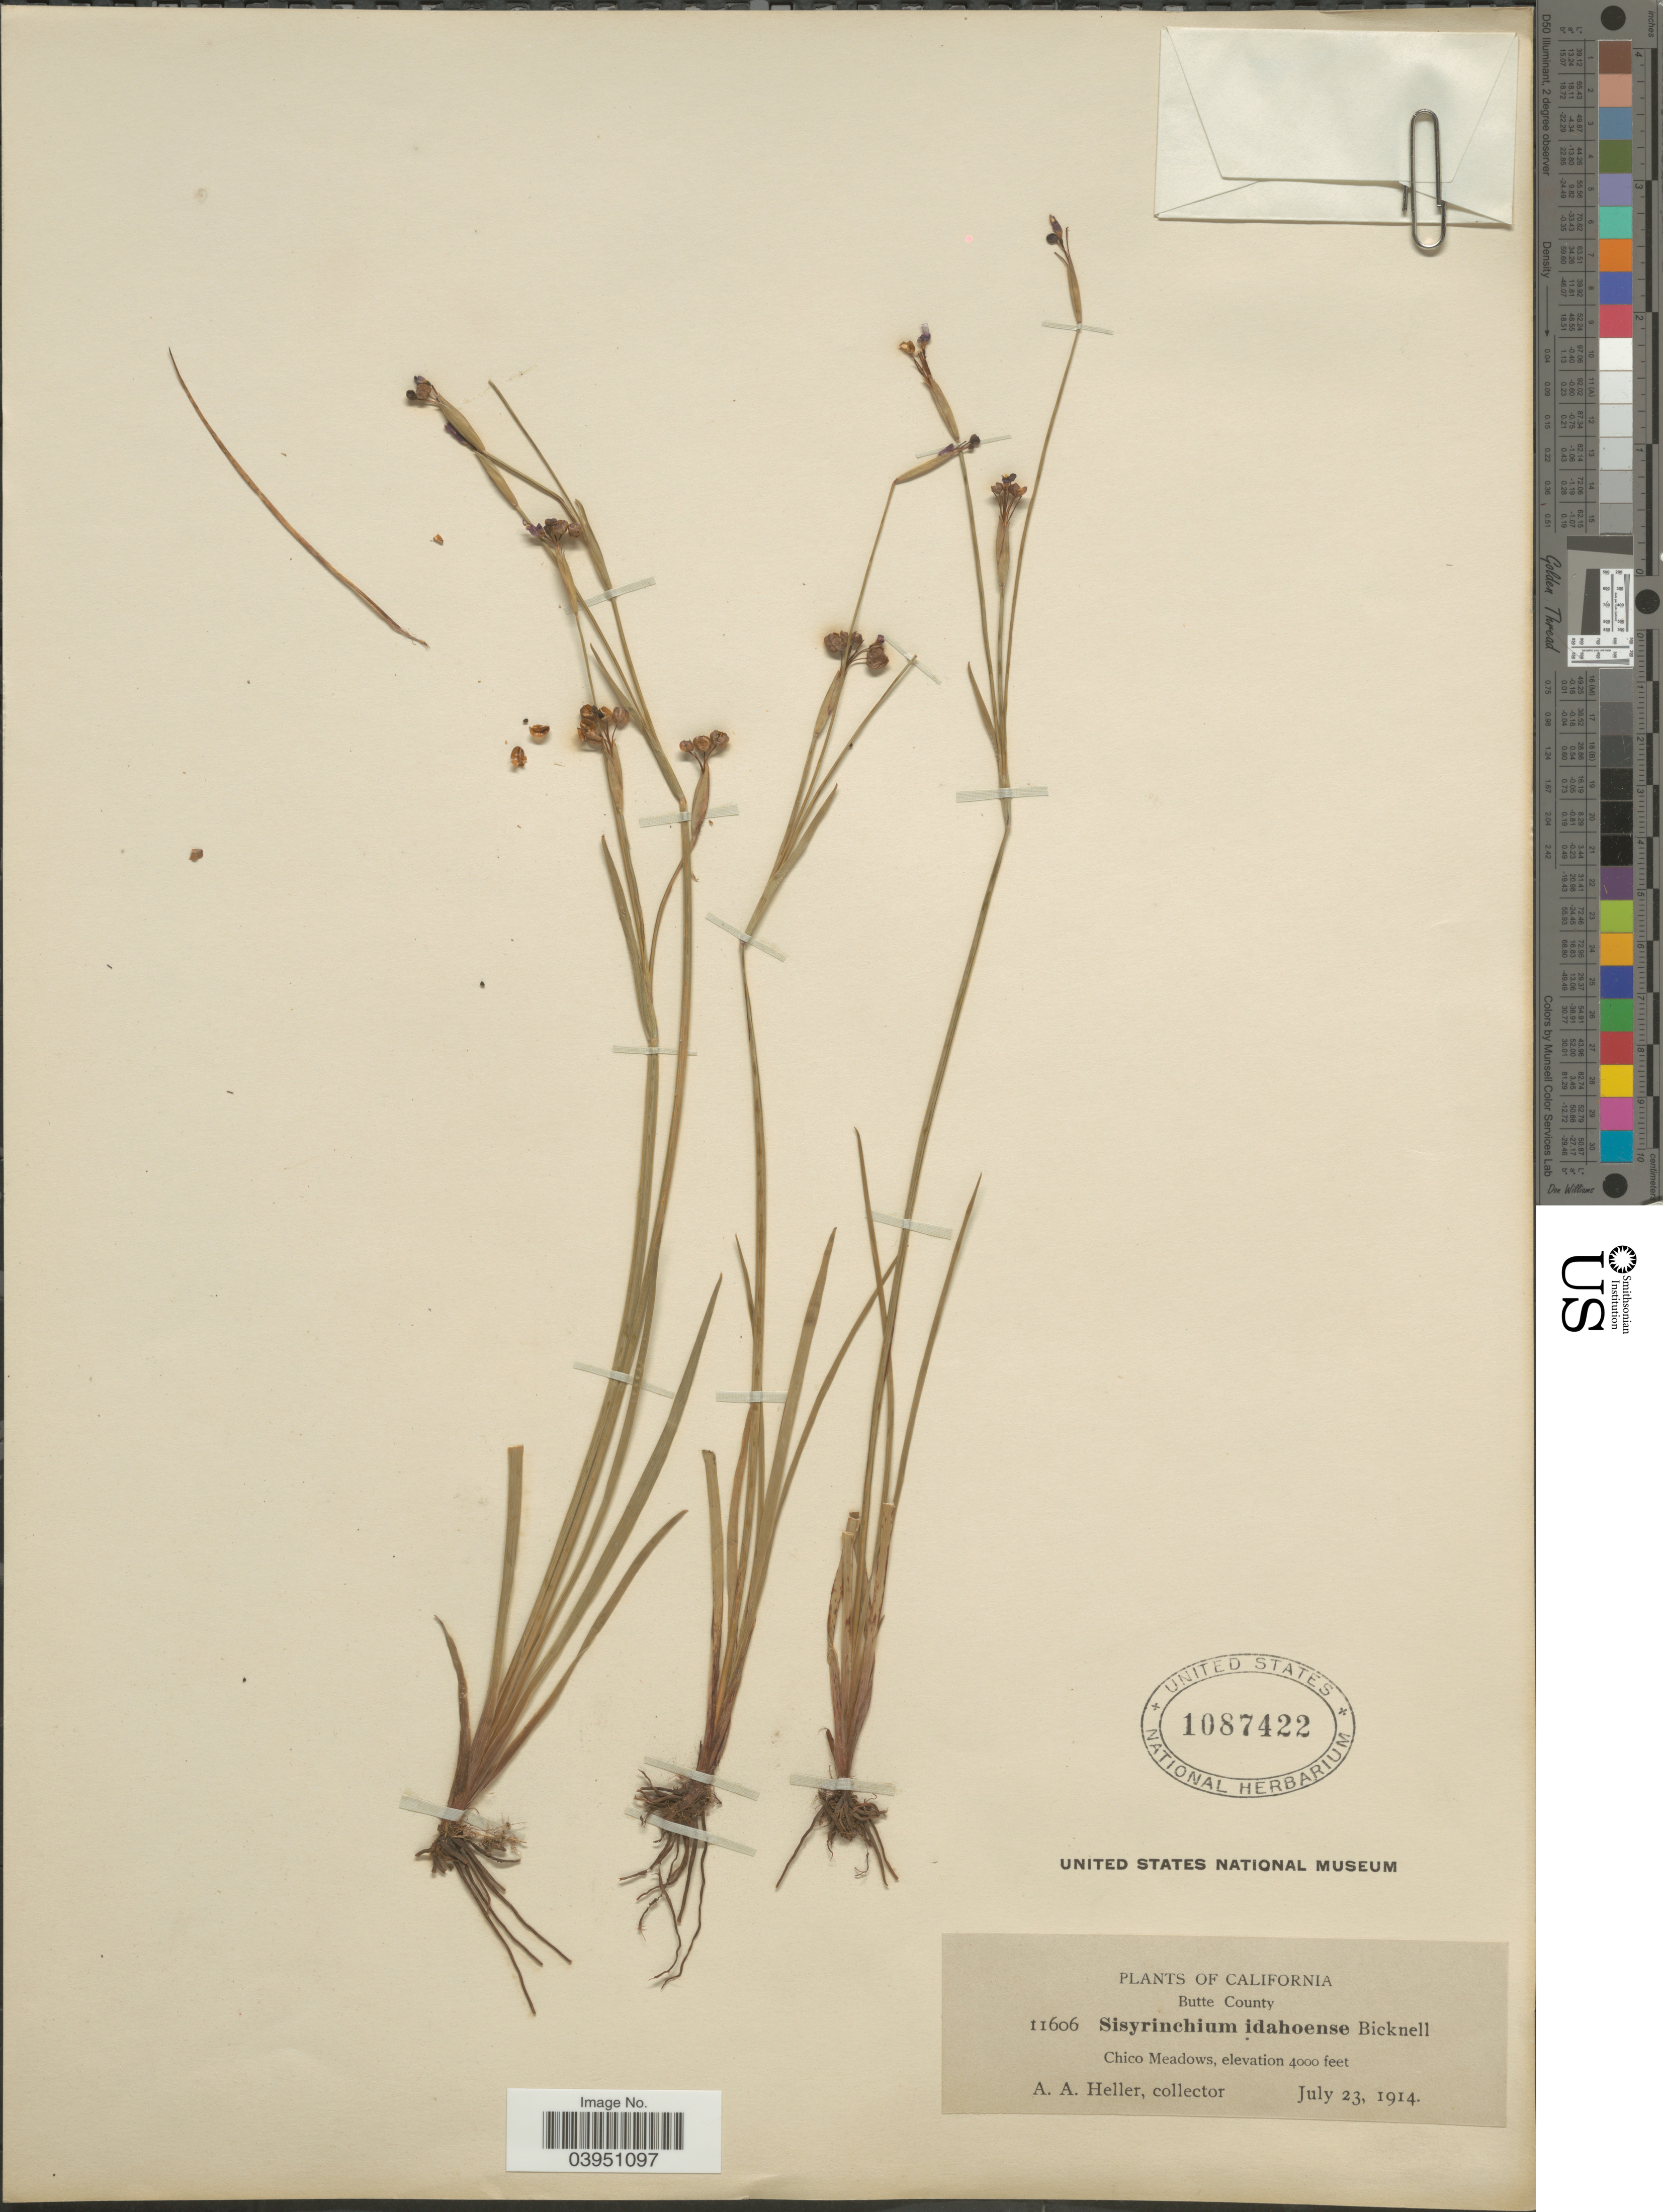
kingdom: Plantae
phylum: Tracheophyta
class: Liliopsida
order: Asparagales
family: Iridaceae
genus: Sisyrinchium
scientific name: Sisyrinchium idahoense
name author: E.P. Bicknell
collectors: A. A. Heller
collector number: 11606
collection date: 1914-07-23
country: United States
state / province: California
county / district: Butte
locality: Butte County. Chico Meadows.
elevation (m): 1219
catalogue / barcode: US 1087422